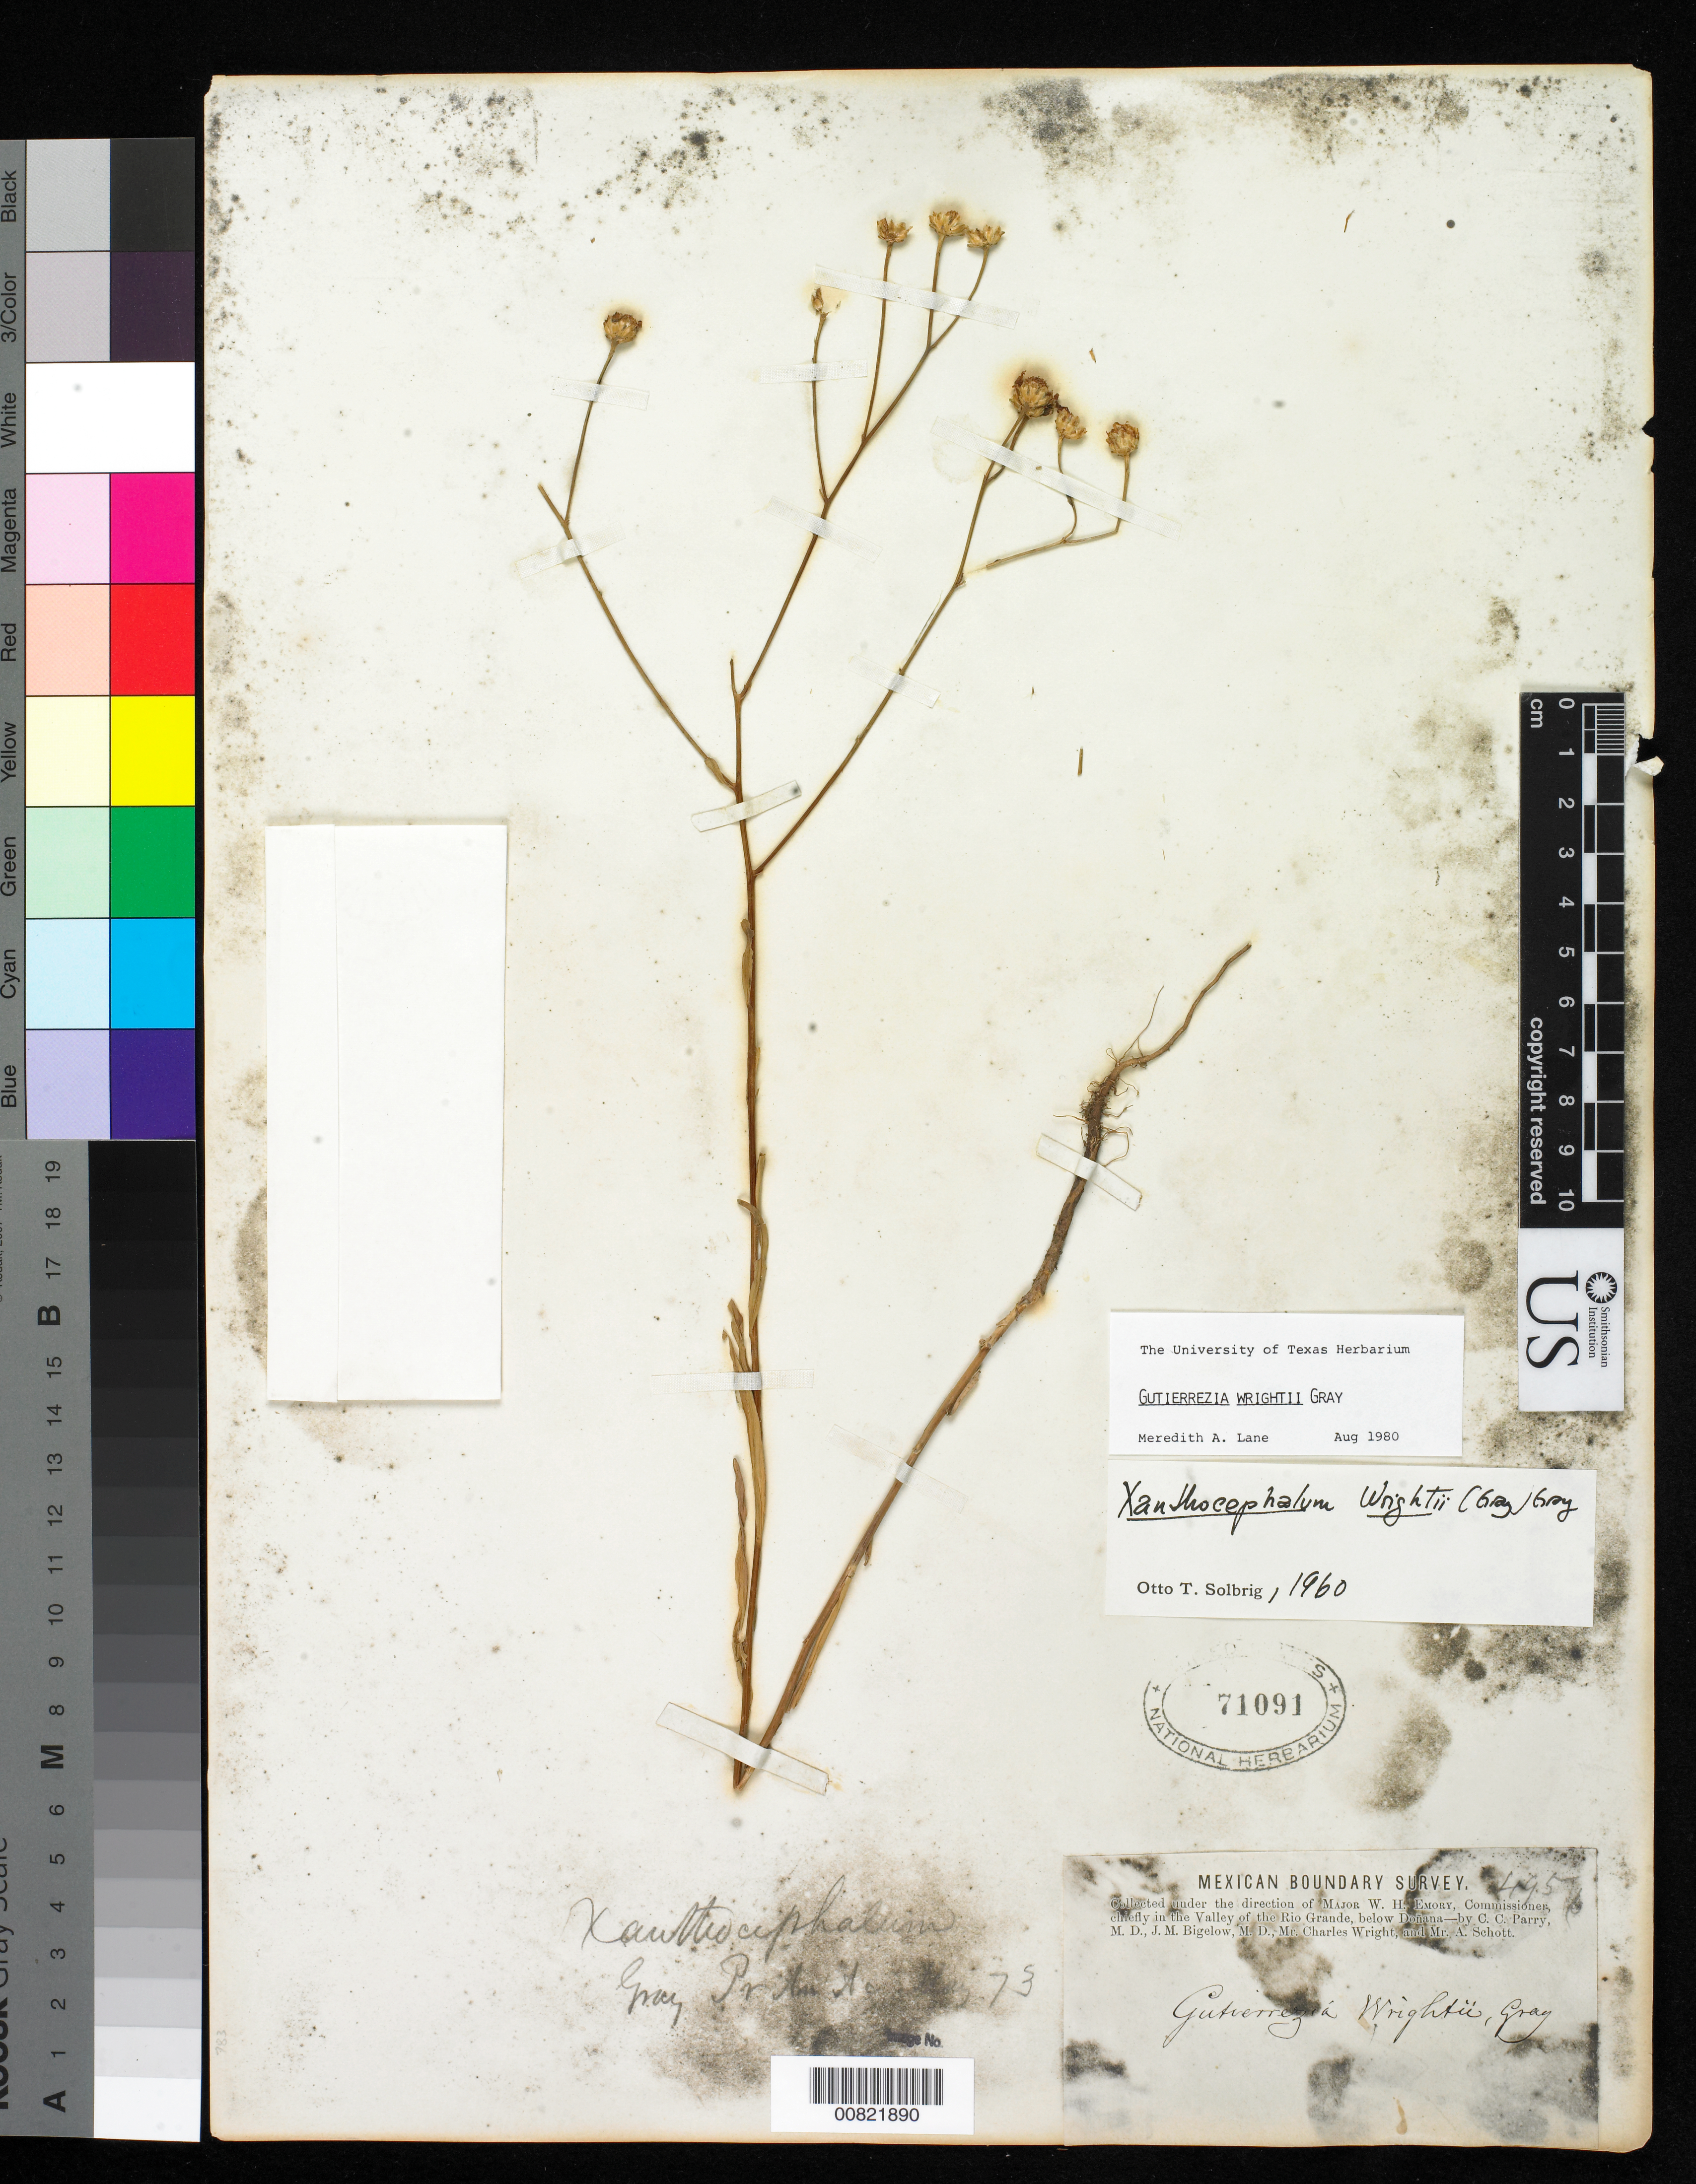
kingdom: Plantae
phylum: Tracheophyta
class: Magnoliopsida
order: Asterales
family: Asteraceae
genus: Gutierrezia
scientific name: Gutierrezia wrightii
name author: A. Gray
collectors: C. C. Parry, J. M. Bigelow, C. Wright & A. C. V. Schott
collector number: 495/6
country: United States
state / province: New Mexico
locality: Valley of the Rio Grande, below Doñana, New Mexico.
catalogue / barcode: US 71091